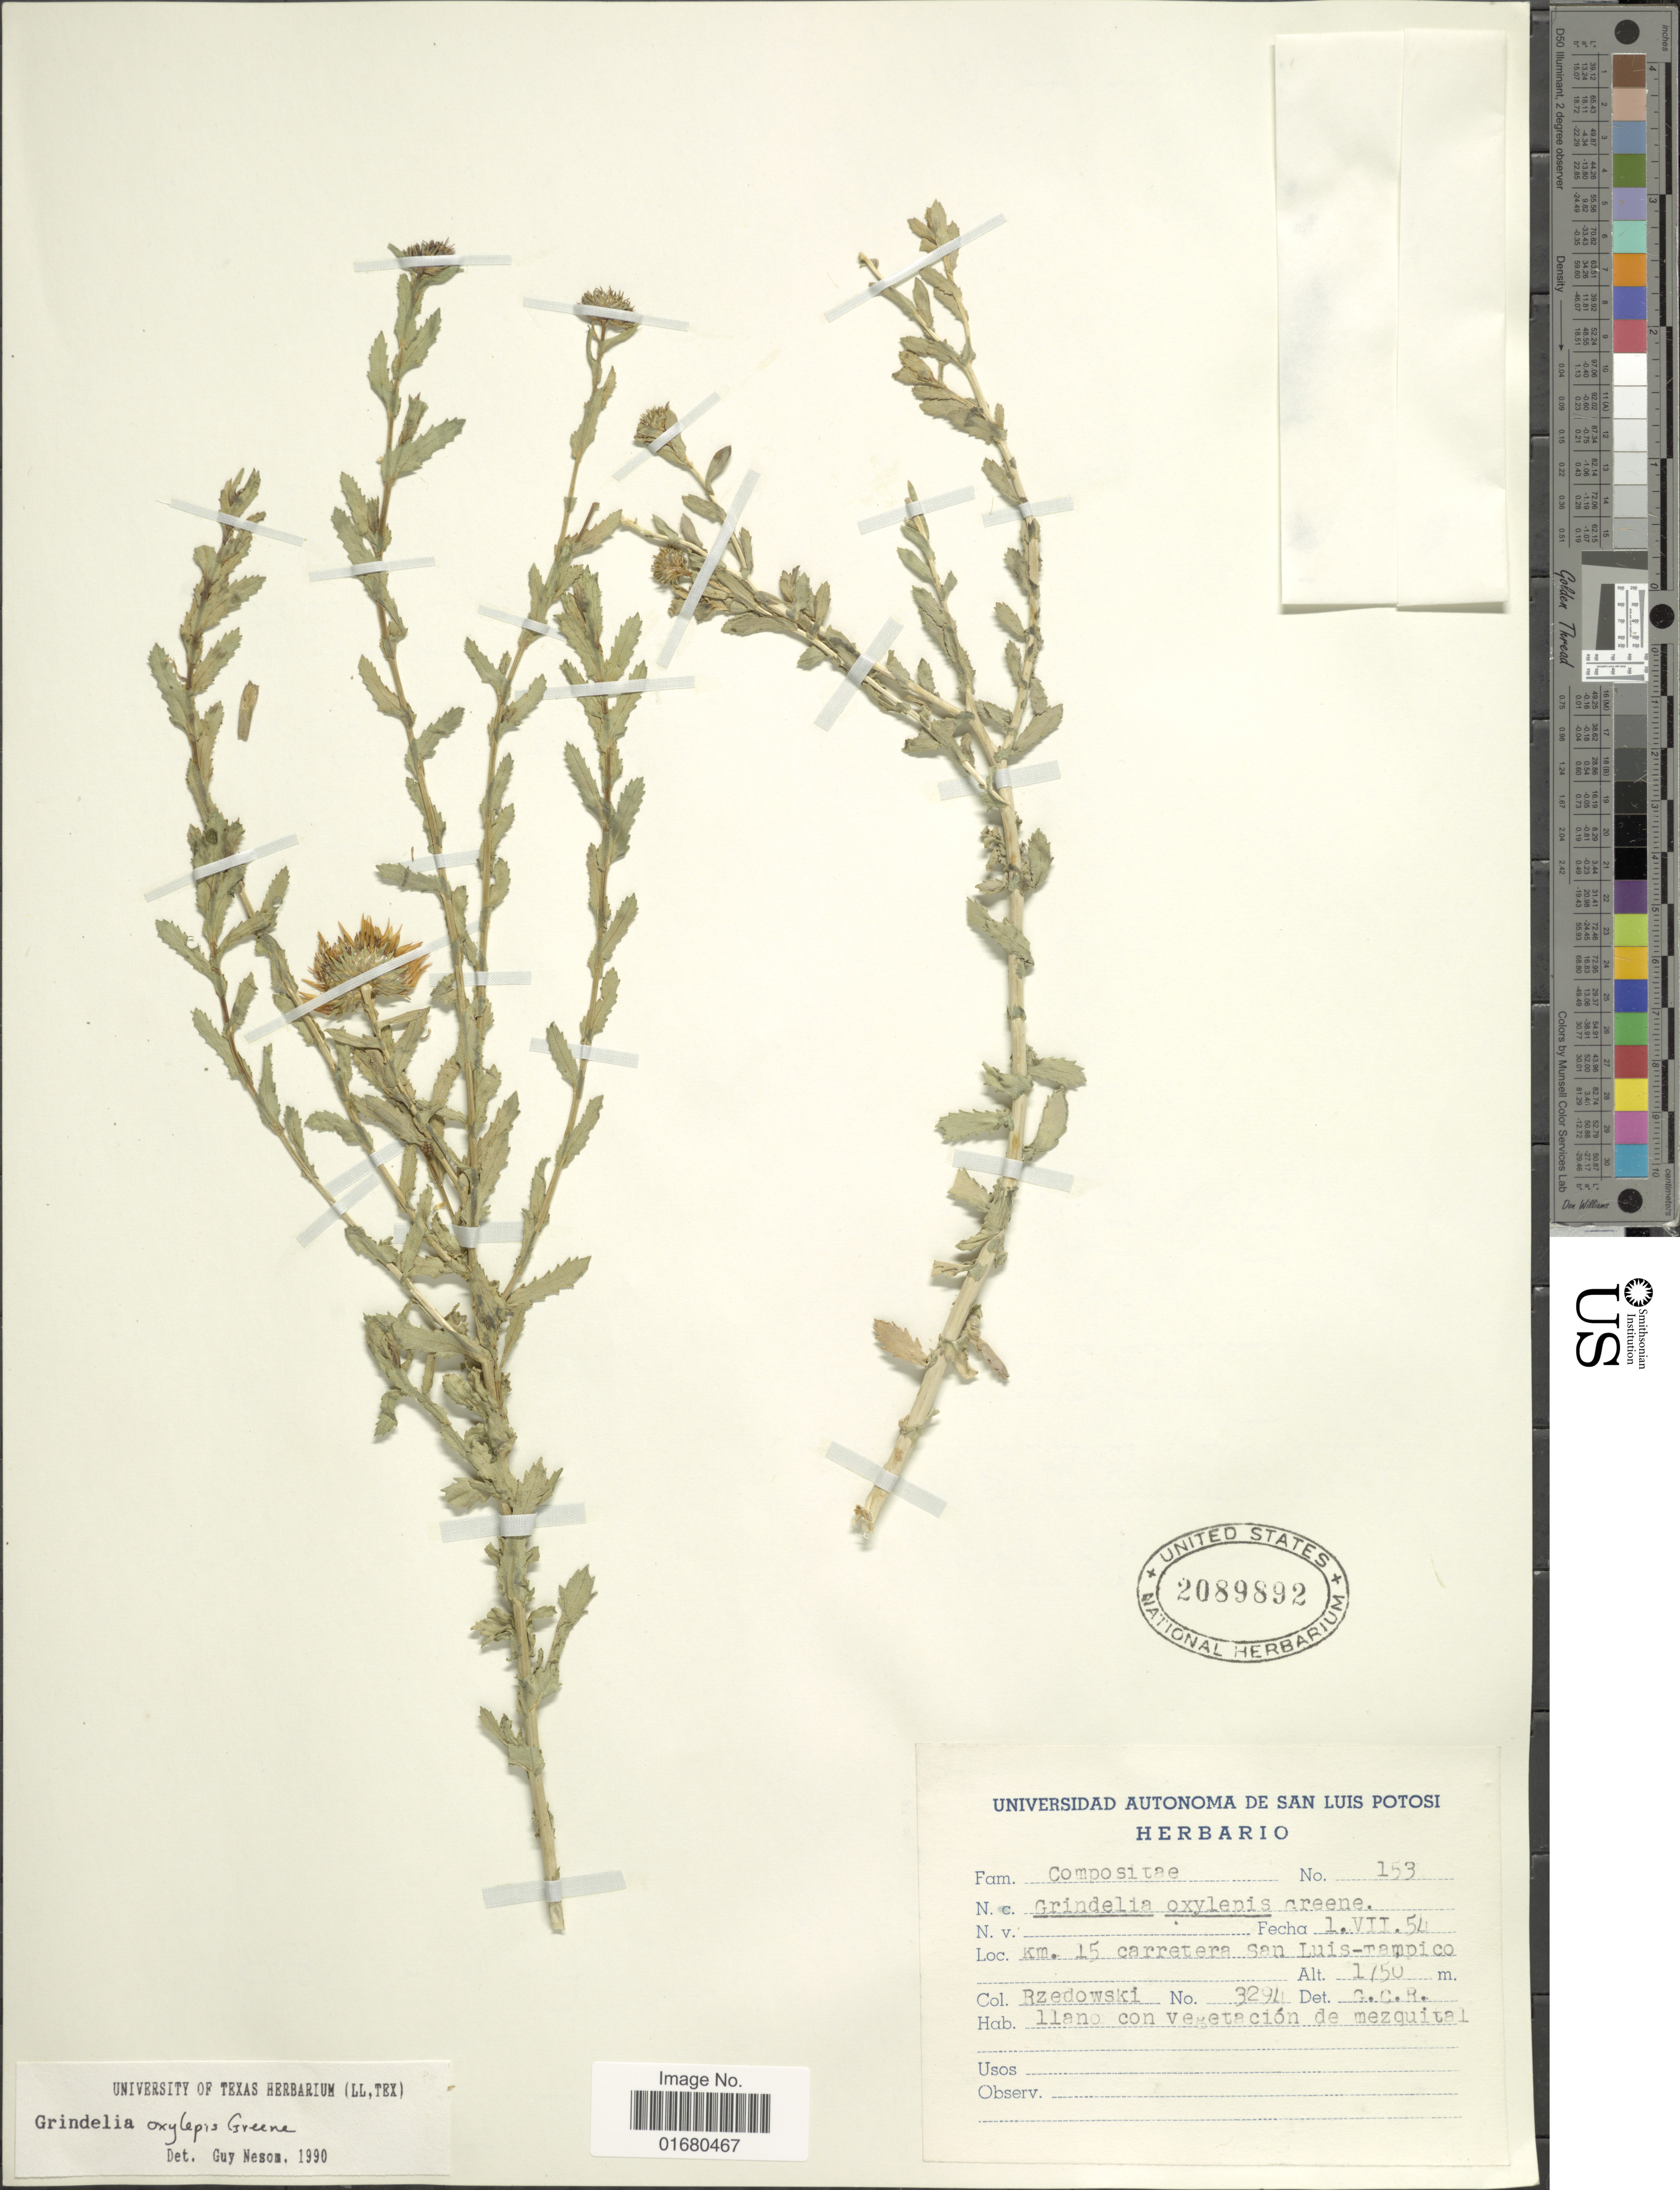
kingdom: Plantae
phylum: Tracheophyta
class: Magnoliopsida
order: Asterales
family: Asteraceae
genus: Grindelia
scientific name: Grindelia oxylepis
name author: Greene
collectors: Rzedowski, --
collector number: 153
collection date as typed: Transcribed d/m/y: 1/7/54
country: Mexico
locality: Km 15 carretera San Luis-Tampico, llano con Vegetacion de mezquital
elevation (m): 1750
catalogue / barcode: US 2089892